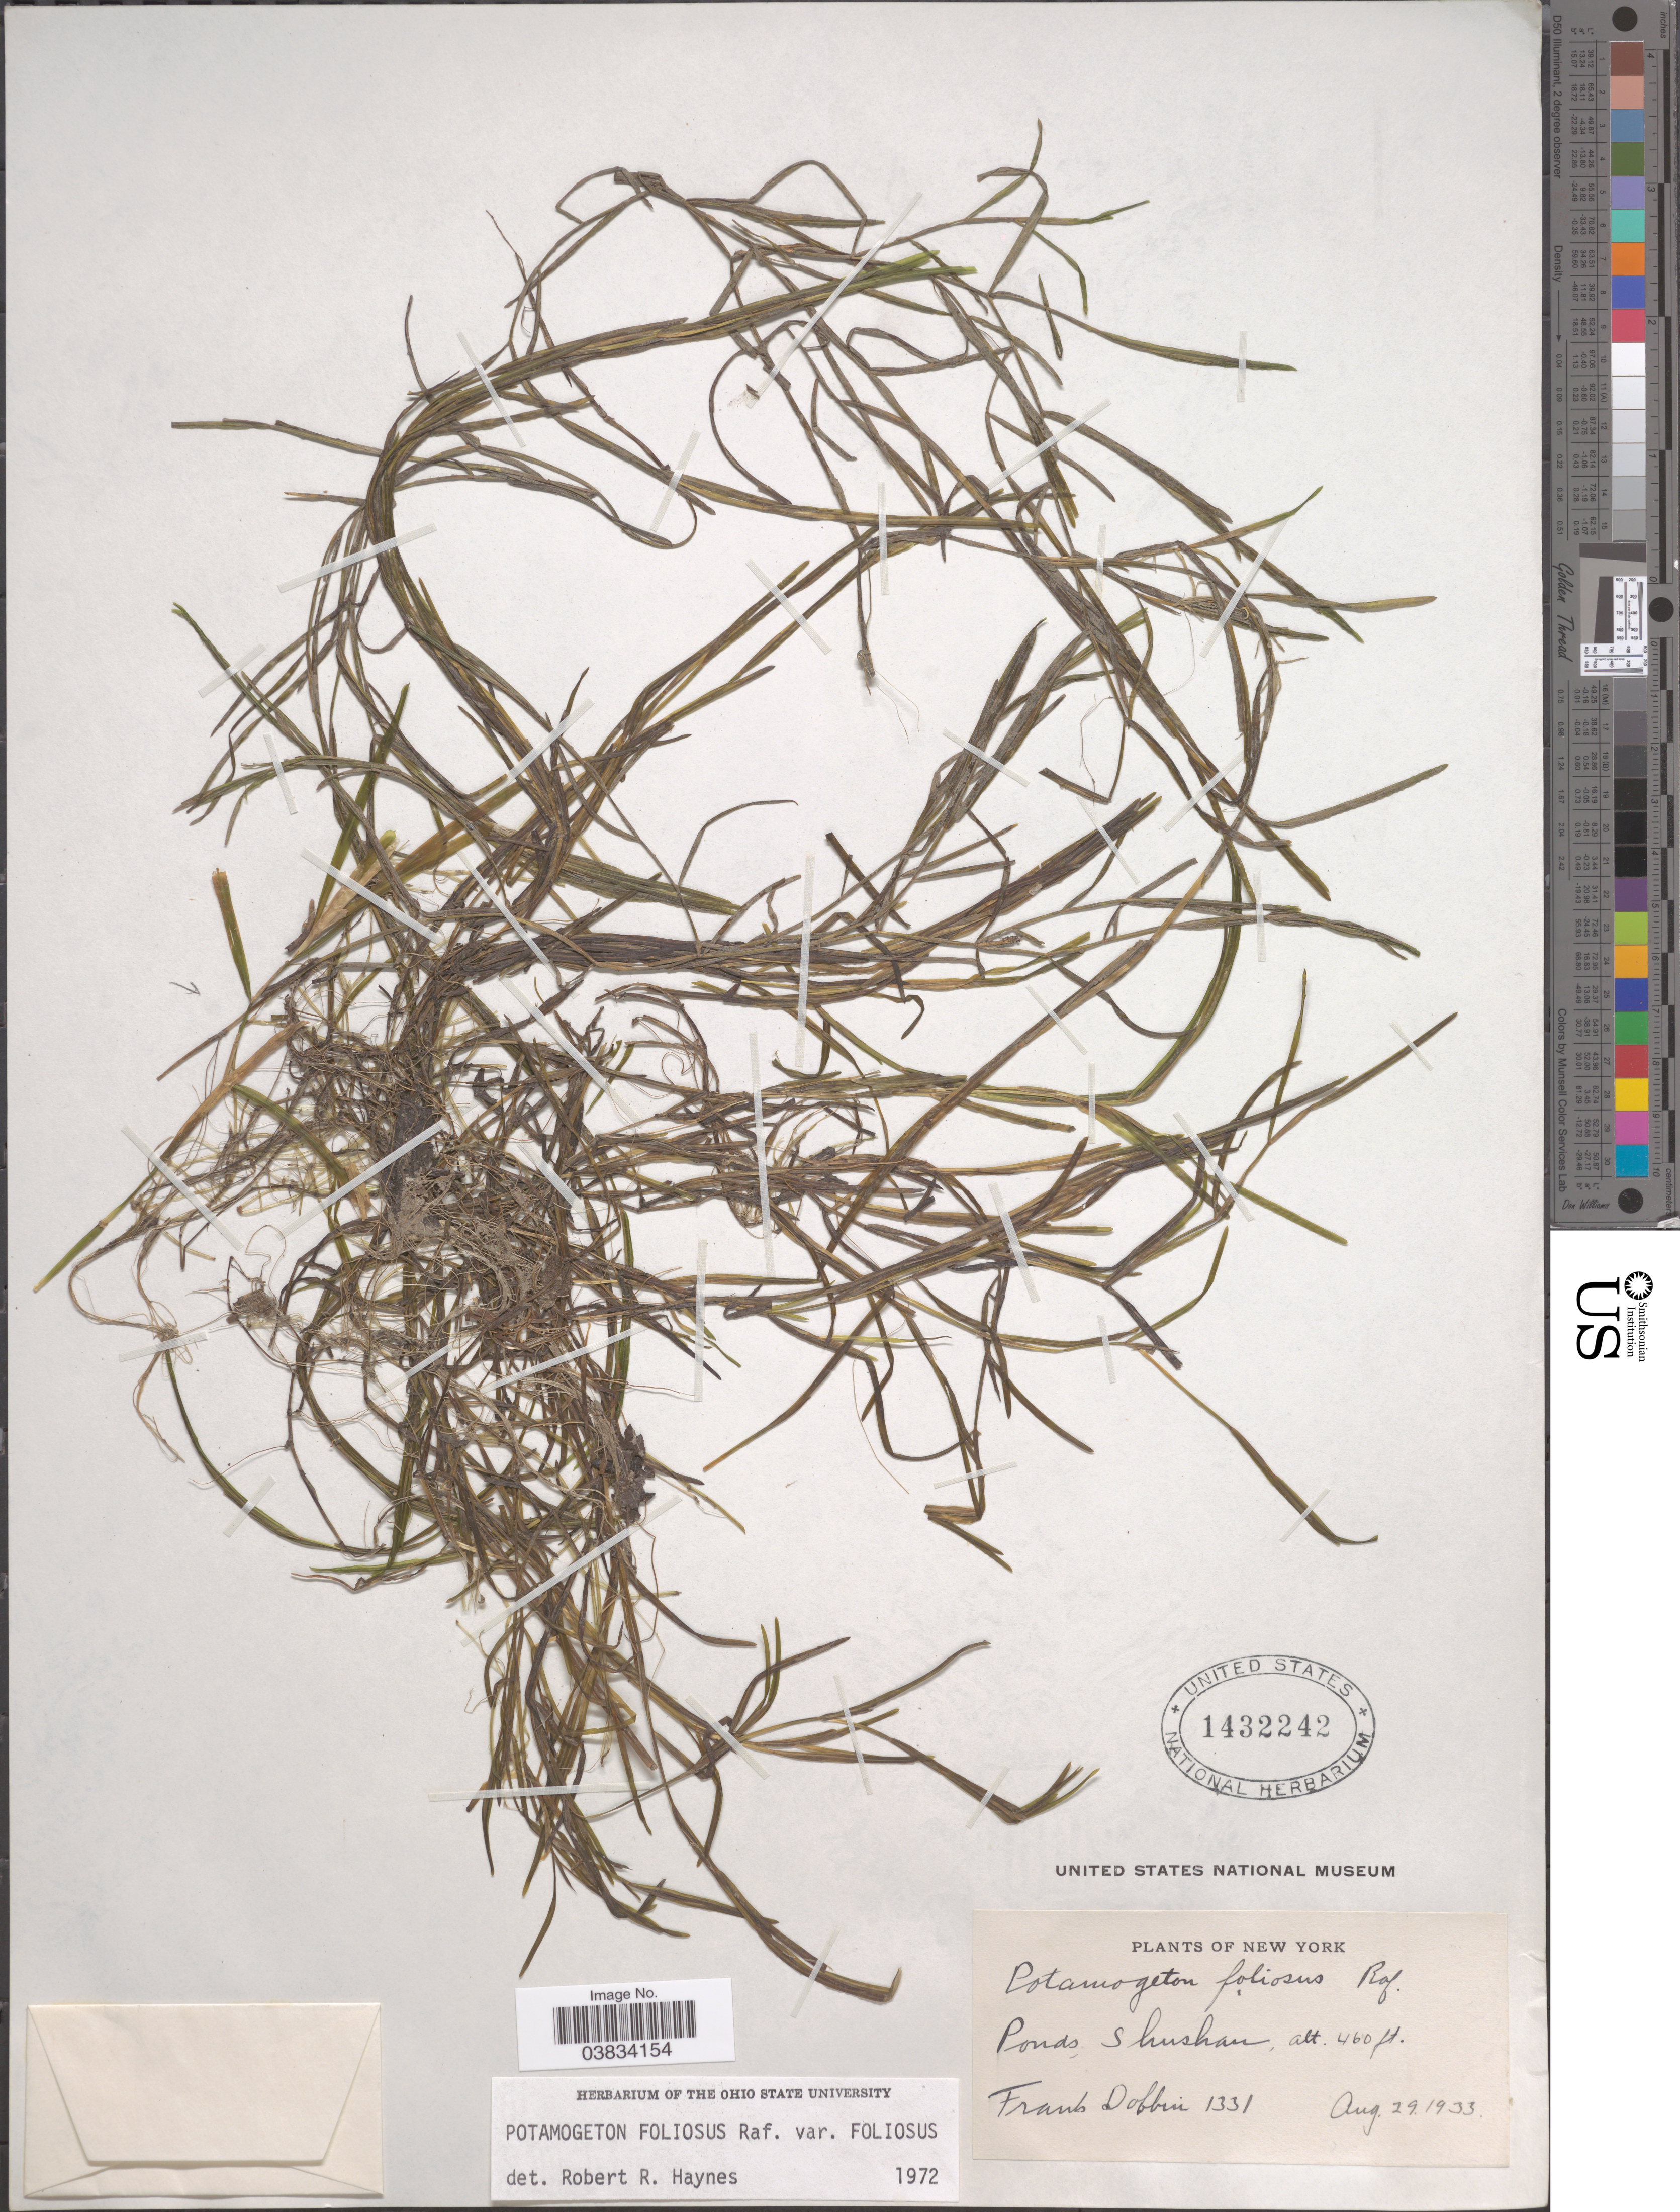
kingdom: Plantae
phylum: Tracheophyta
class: Liliopsida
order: Alismatales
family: Potamogetonaceae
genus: Potamogeton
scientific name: Potamogeton foliosus var. foliosus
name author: Raf.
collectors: F. Dobbin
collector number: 1331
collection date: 1933-08-29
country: United States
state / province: New York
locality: Ponds, Shushan.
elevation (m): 140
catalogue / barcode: US 1432242